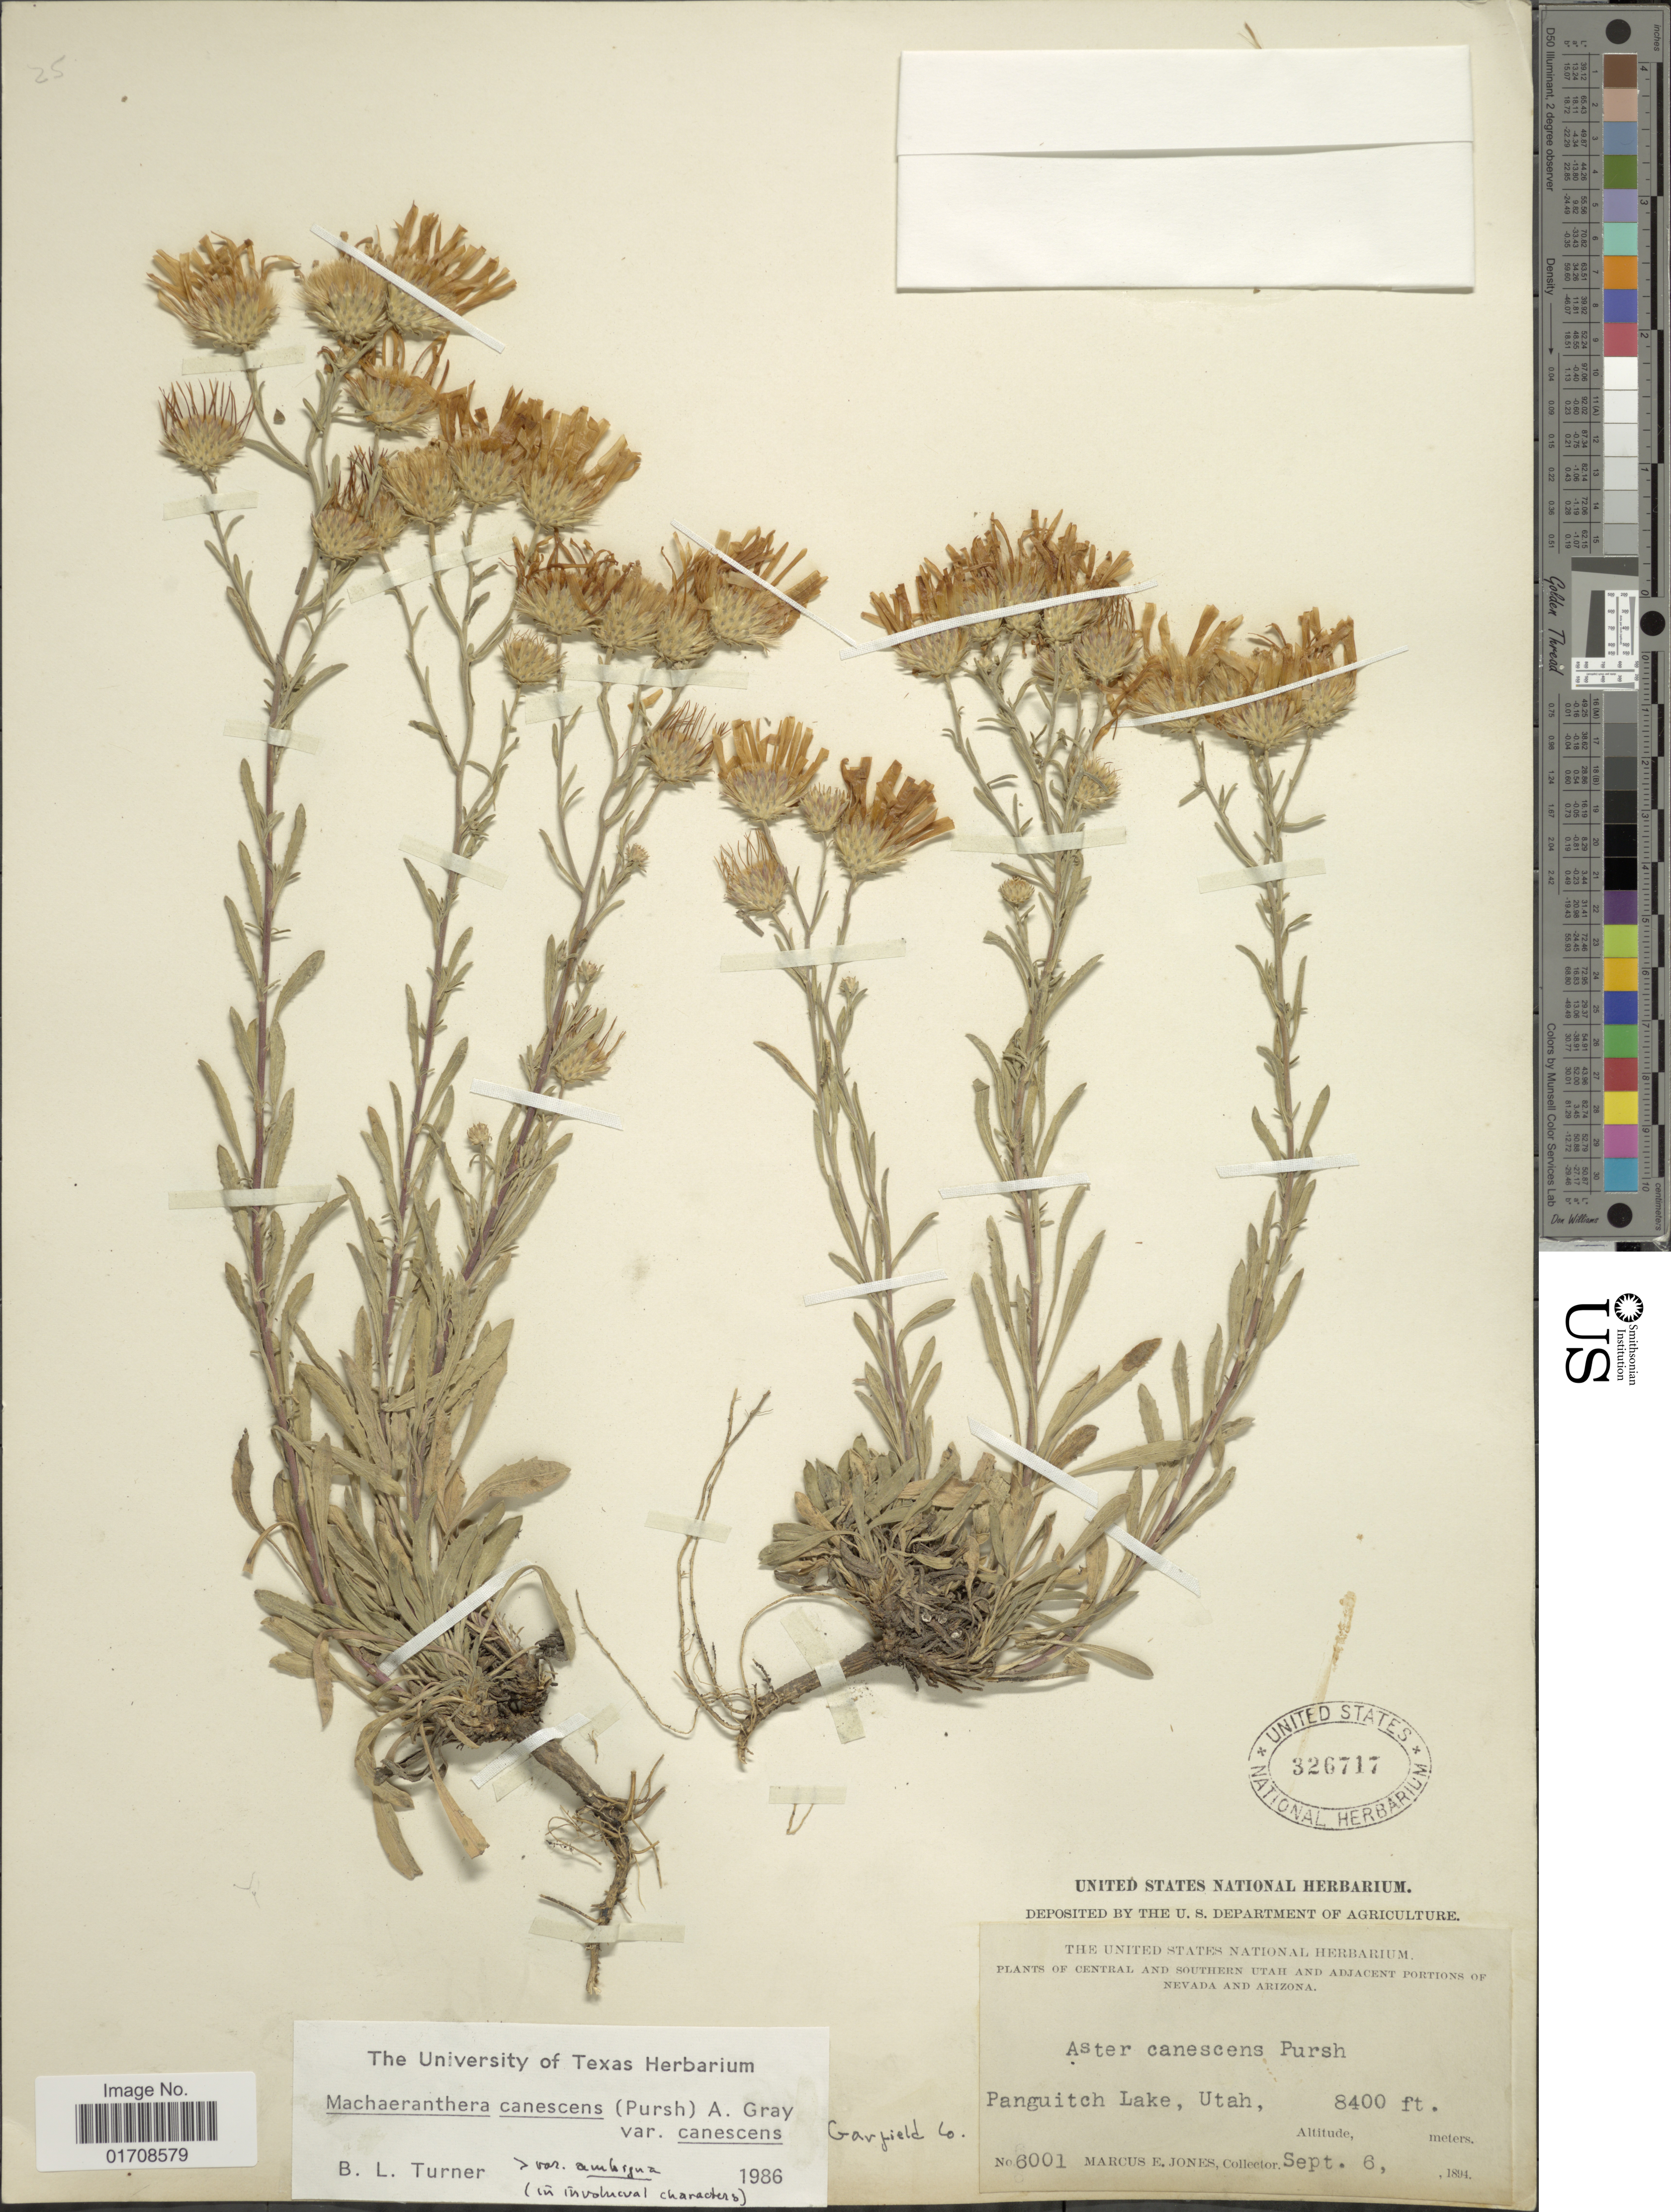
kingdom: Plantae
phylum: Tracheophyta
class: Magnoliopsida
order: Asterales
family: Asteraceae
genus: Machaeranthera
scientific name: Machaeranthera canescens var. canescens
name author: (Pursh) A. Gray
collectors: M. E. Jones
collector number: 6001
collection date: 1894-09-06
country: United States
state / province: Utah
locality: Panguitch Lake, Garfield Co.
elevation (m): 2560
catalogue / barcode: US 326717